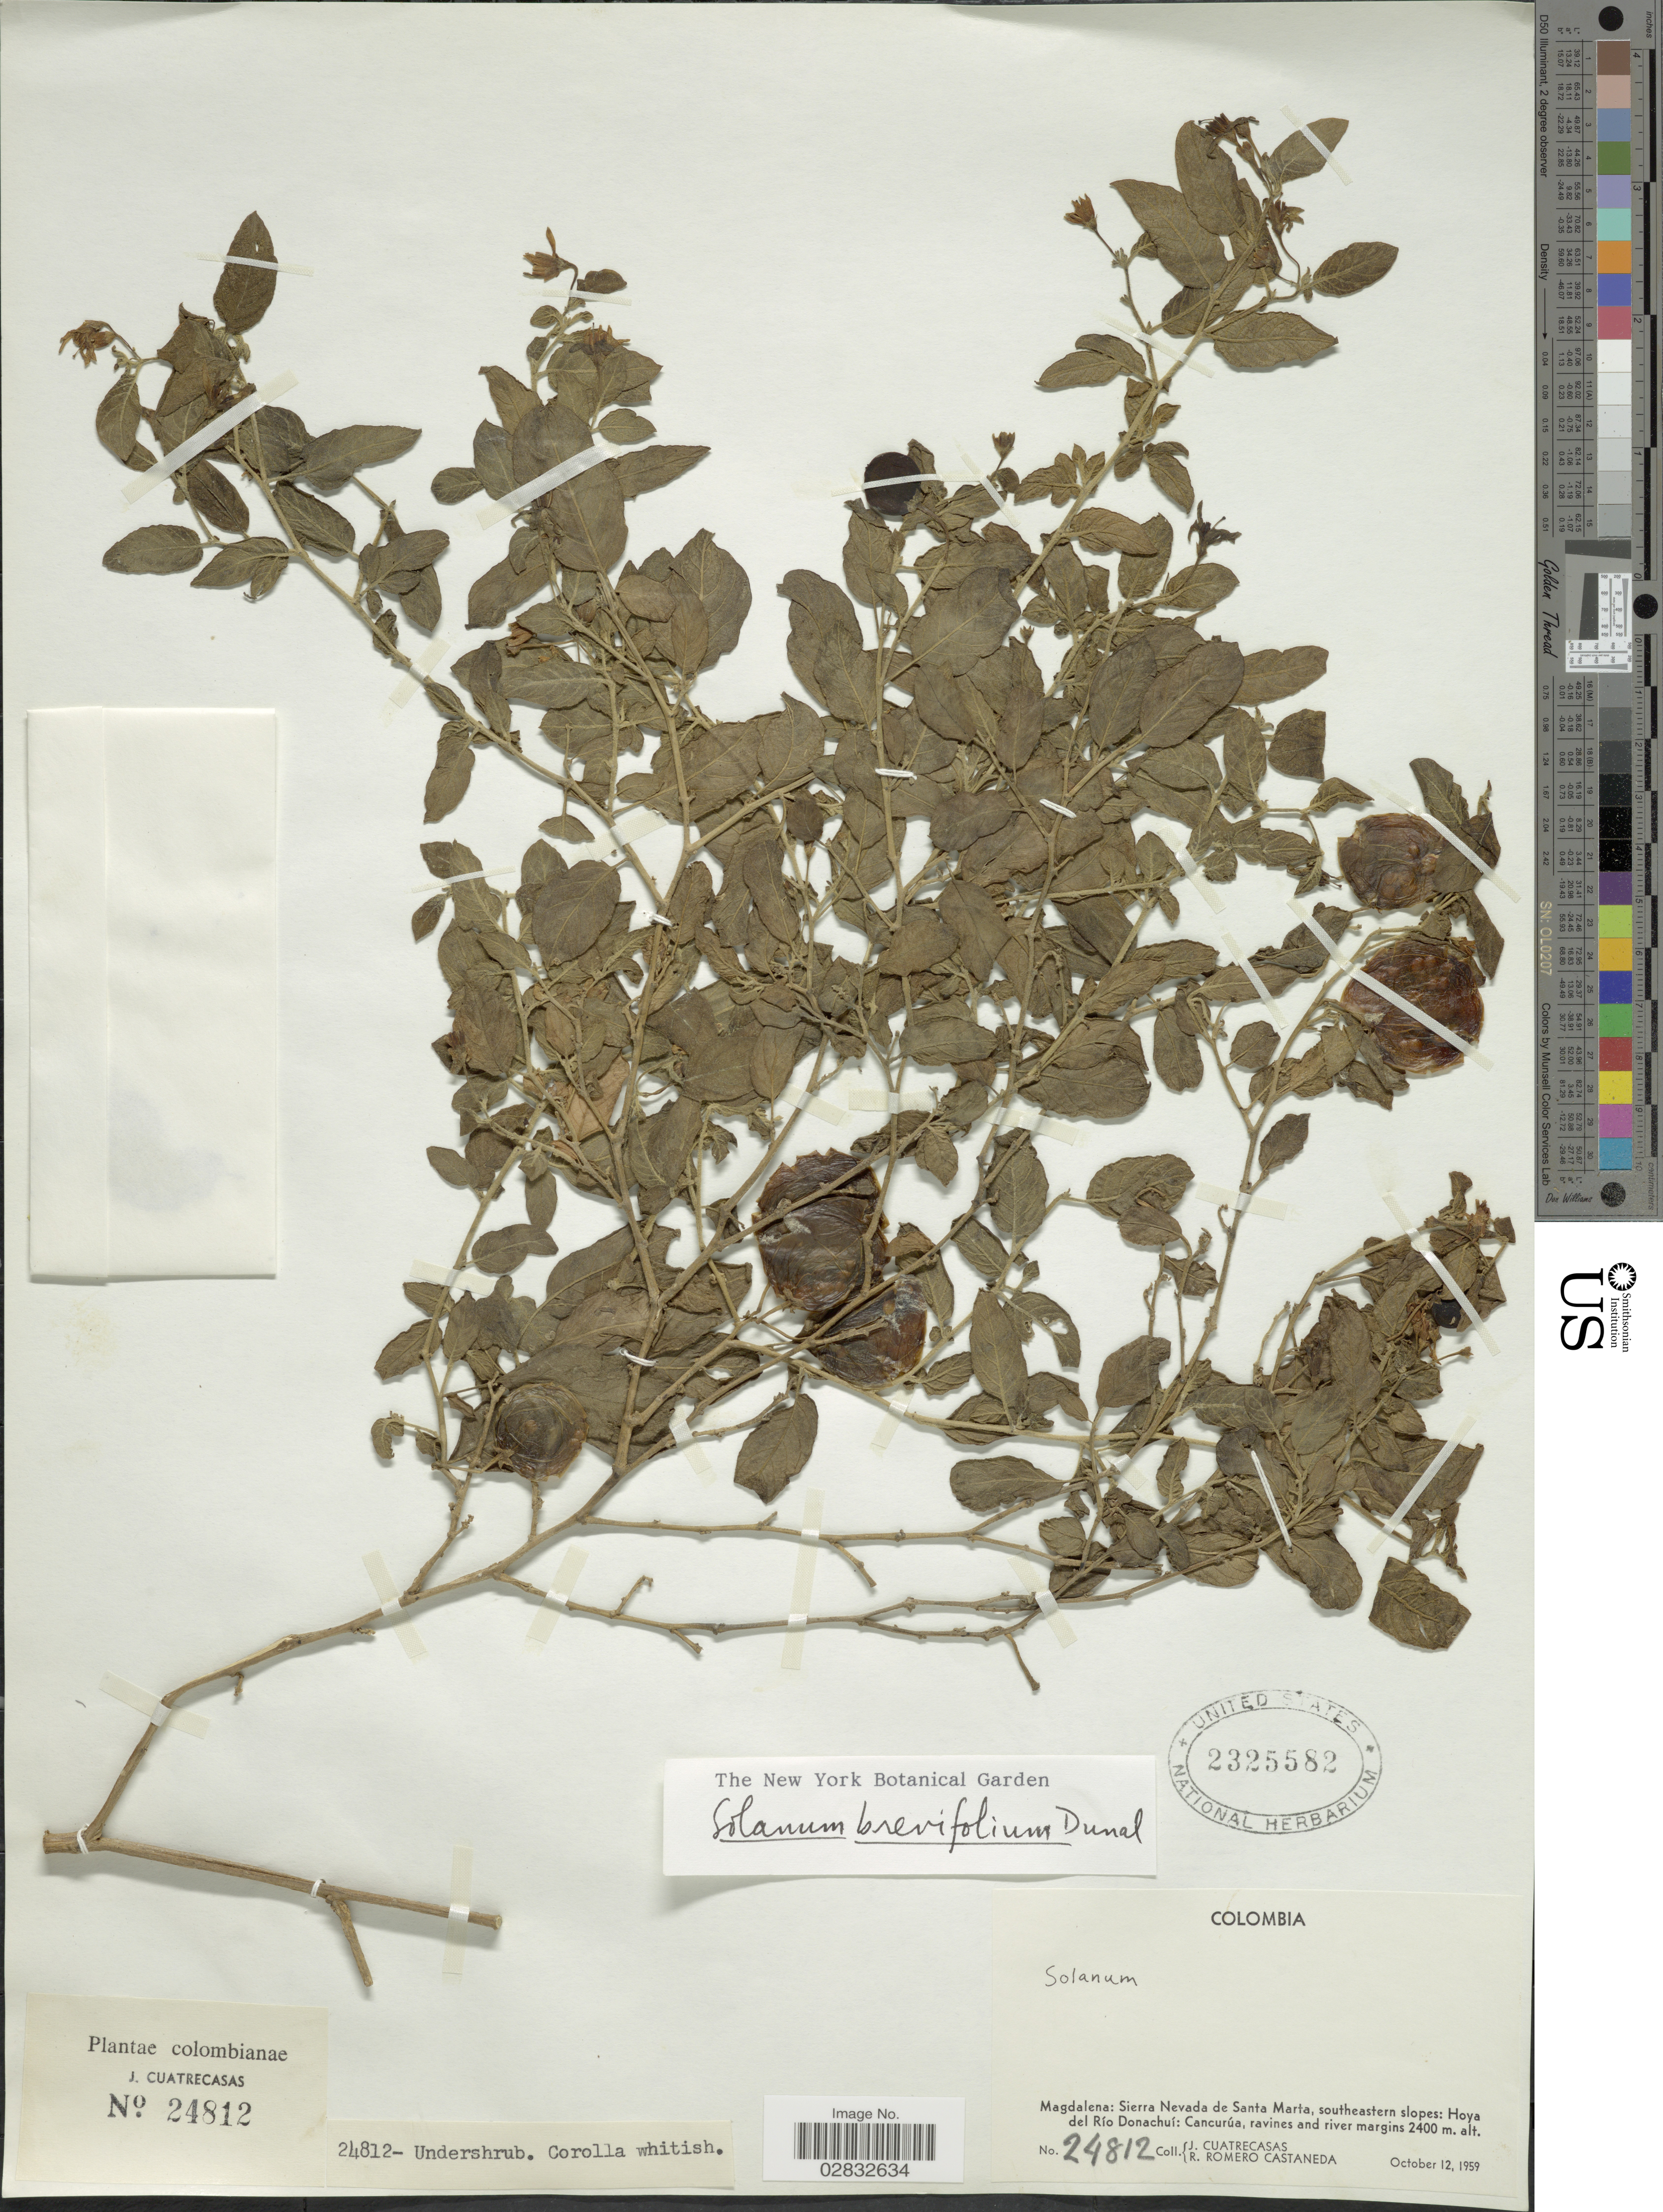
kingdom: Plantae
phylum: Tracheophyta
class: Magnoliopsida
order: Solanales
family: Solanaceae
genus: Solanum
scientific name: Solanum brevifolium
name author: Dunal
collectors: J. Cuatrecasas & R. Romero Castañeda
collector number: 24812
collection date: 1959-10-12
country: Colombia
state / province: Magdalena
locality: Sierra Nevada de Santa Marta, southeastern slopes, Hoya del Río Donachuí, Cancurúa, ravines and river margins.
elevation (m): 2400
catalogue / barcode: US 2325582